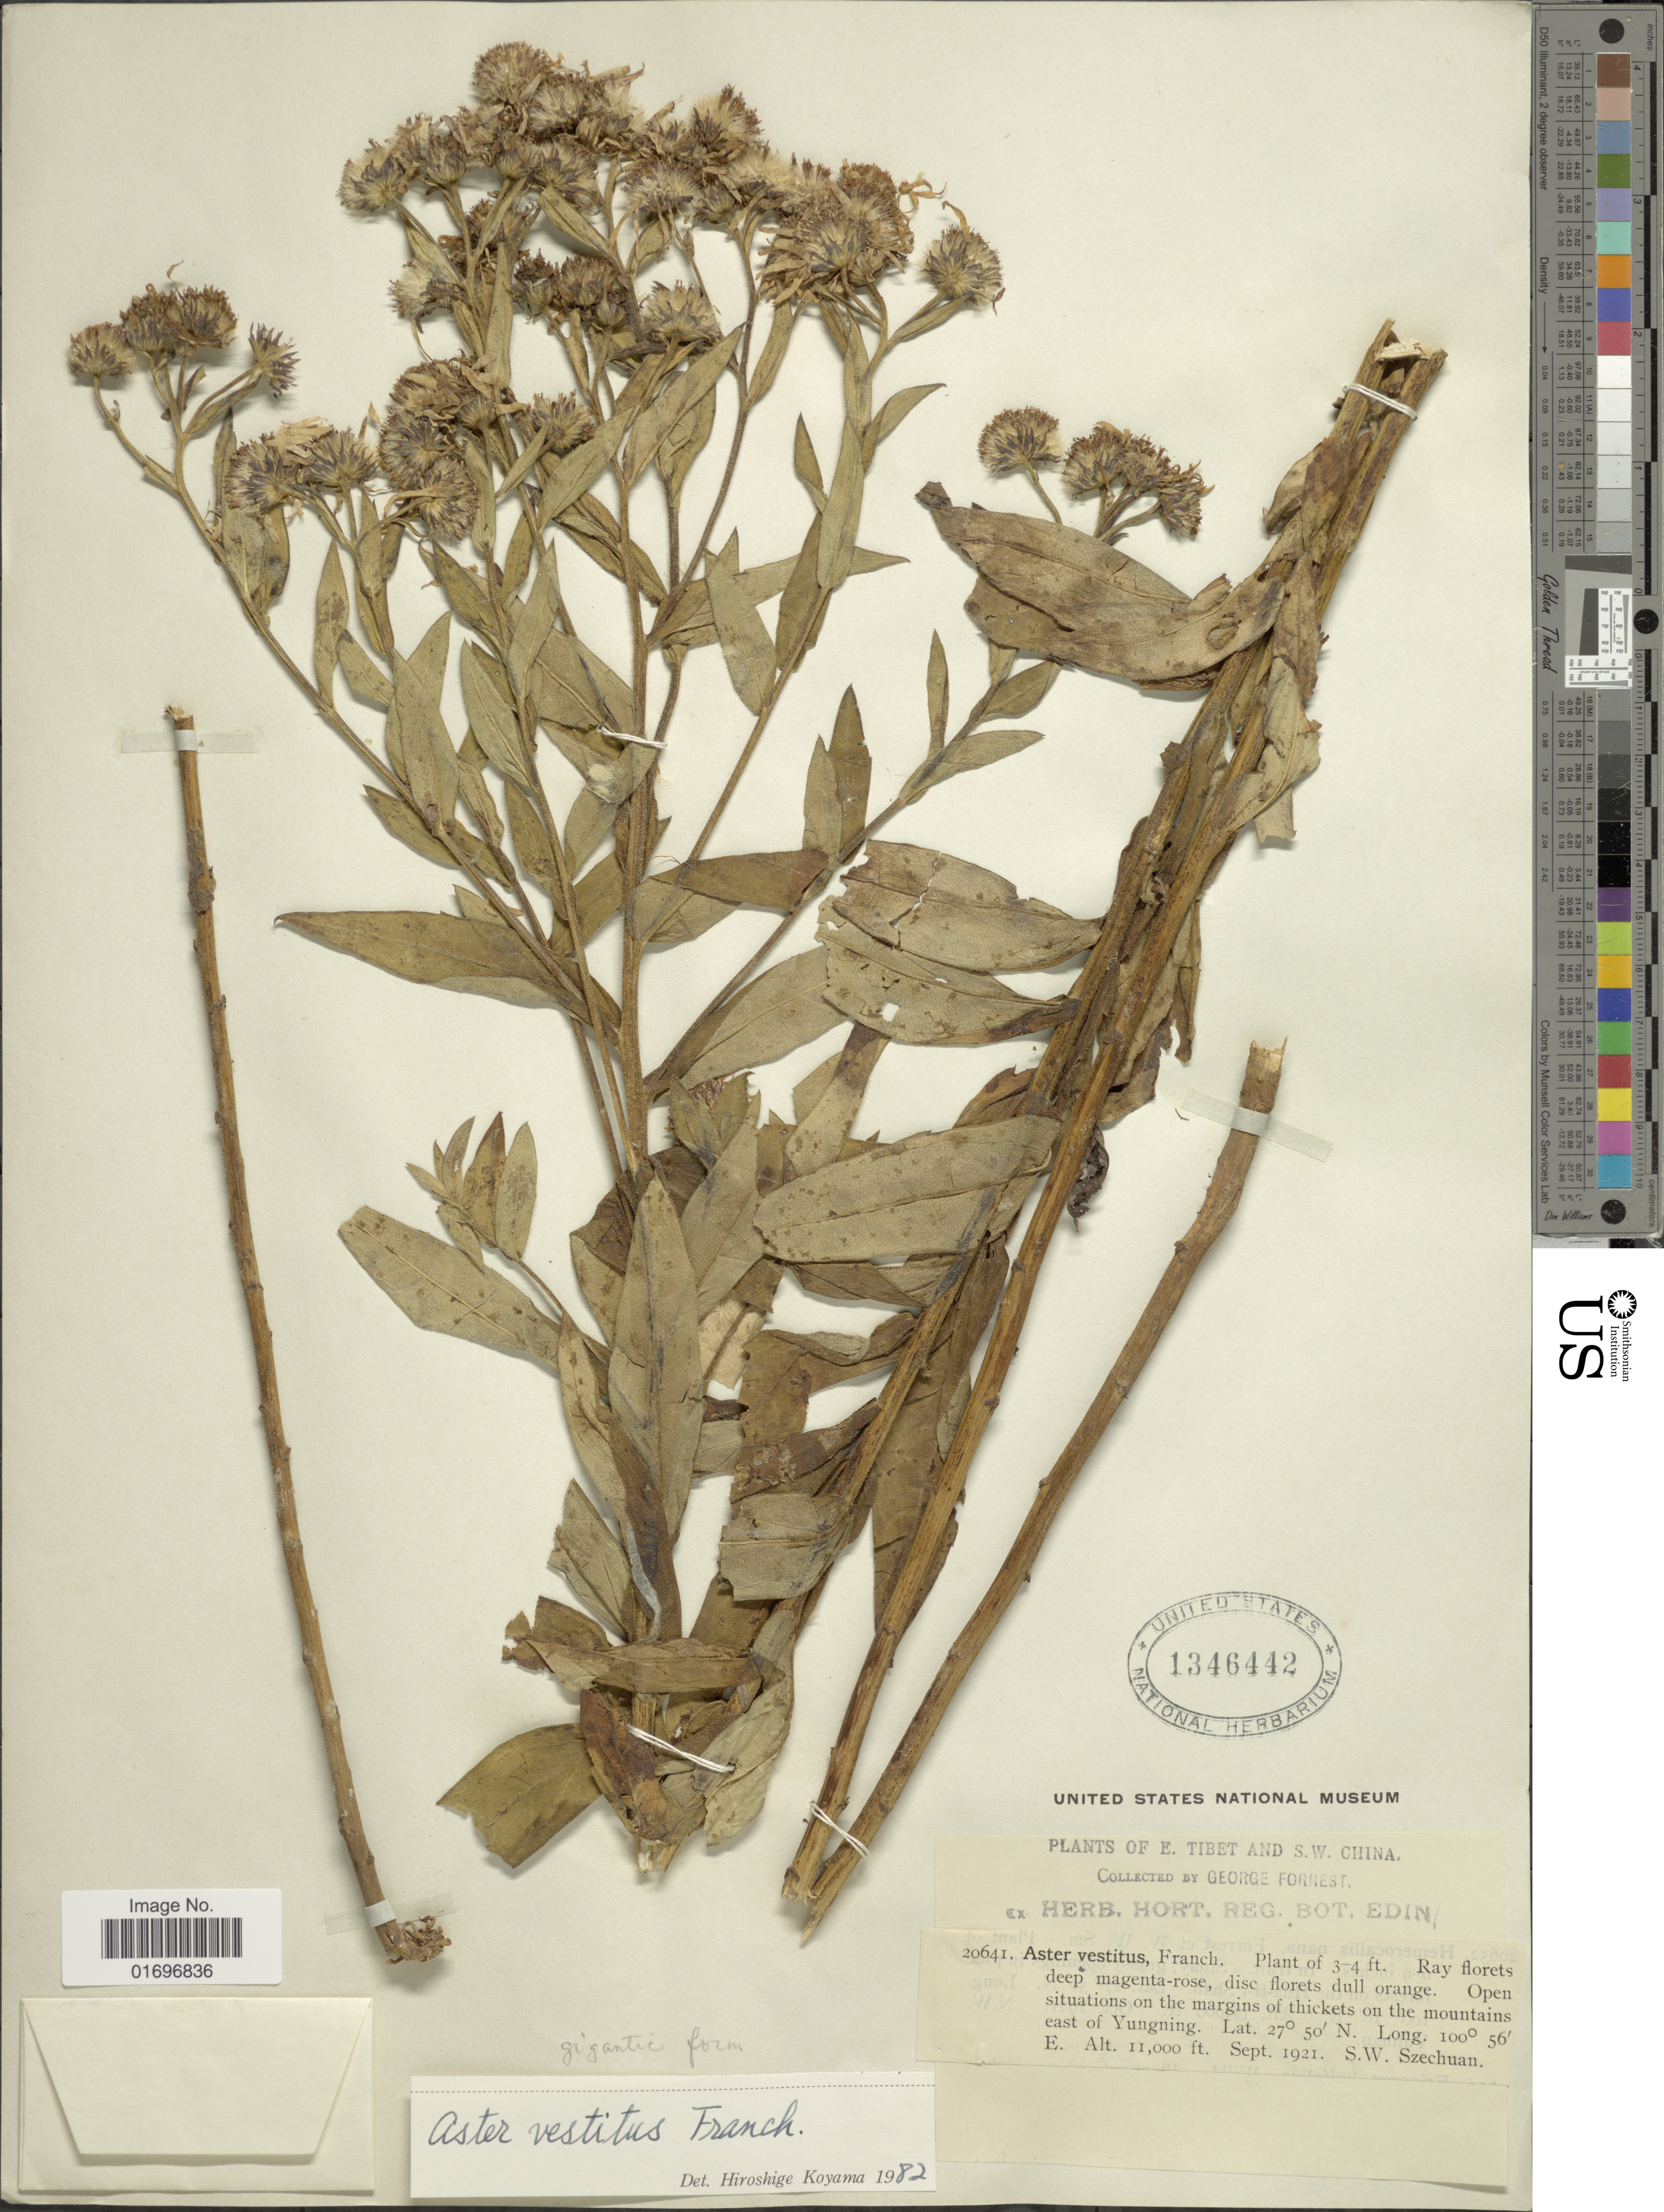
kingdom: Plantae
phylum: Tracheophyta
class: Magnoliopsida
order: Asterales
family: Asteraceae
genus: Aster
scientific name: Aster vestitus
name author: Franch.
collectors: G. Forrest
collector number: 20641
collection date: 1921-09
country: China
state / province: Sichuan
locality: E. Tibet and S.W. China. Open situations on the margins of thickets on the mountains east of Yungning. S.W. Szechuan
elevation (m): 3353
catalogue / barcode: US 1346442